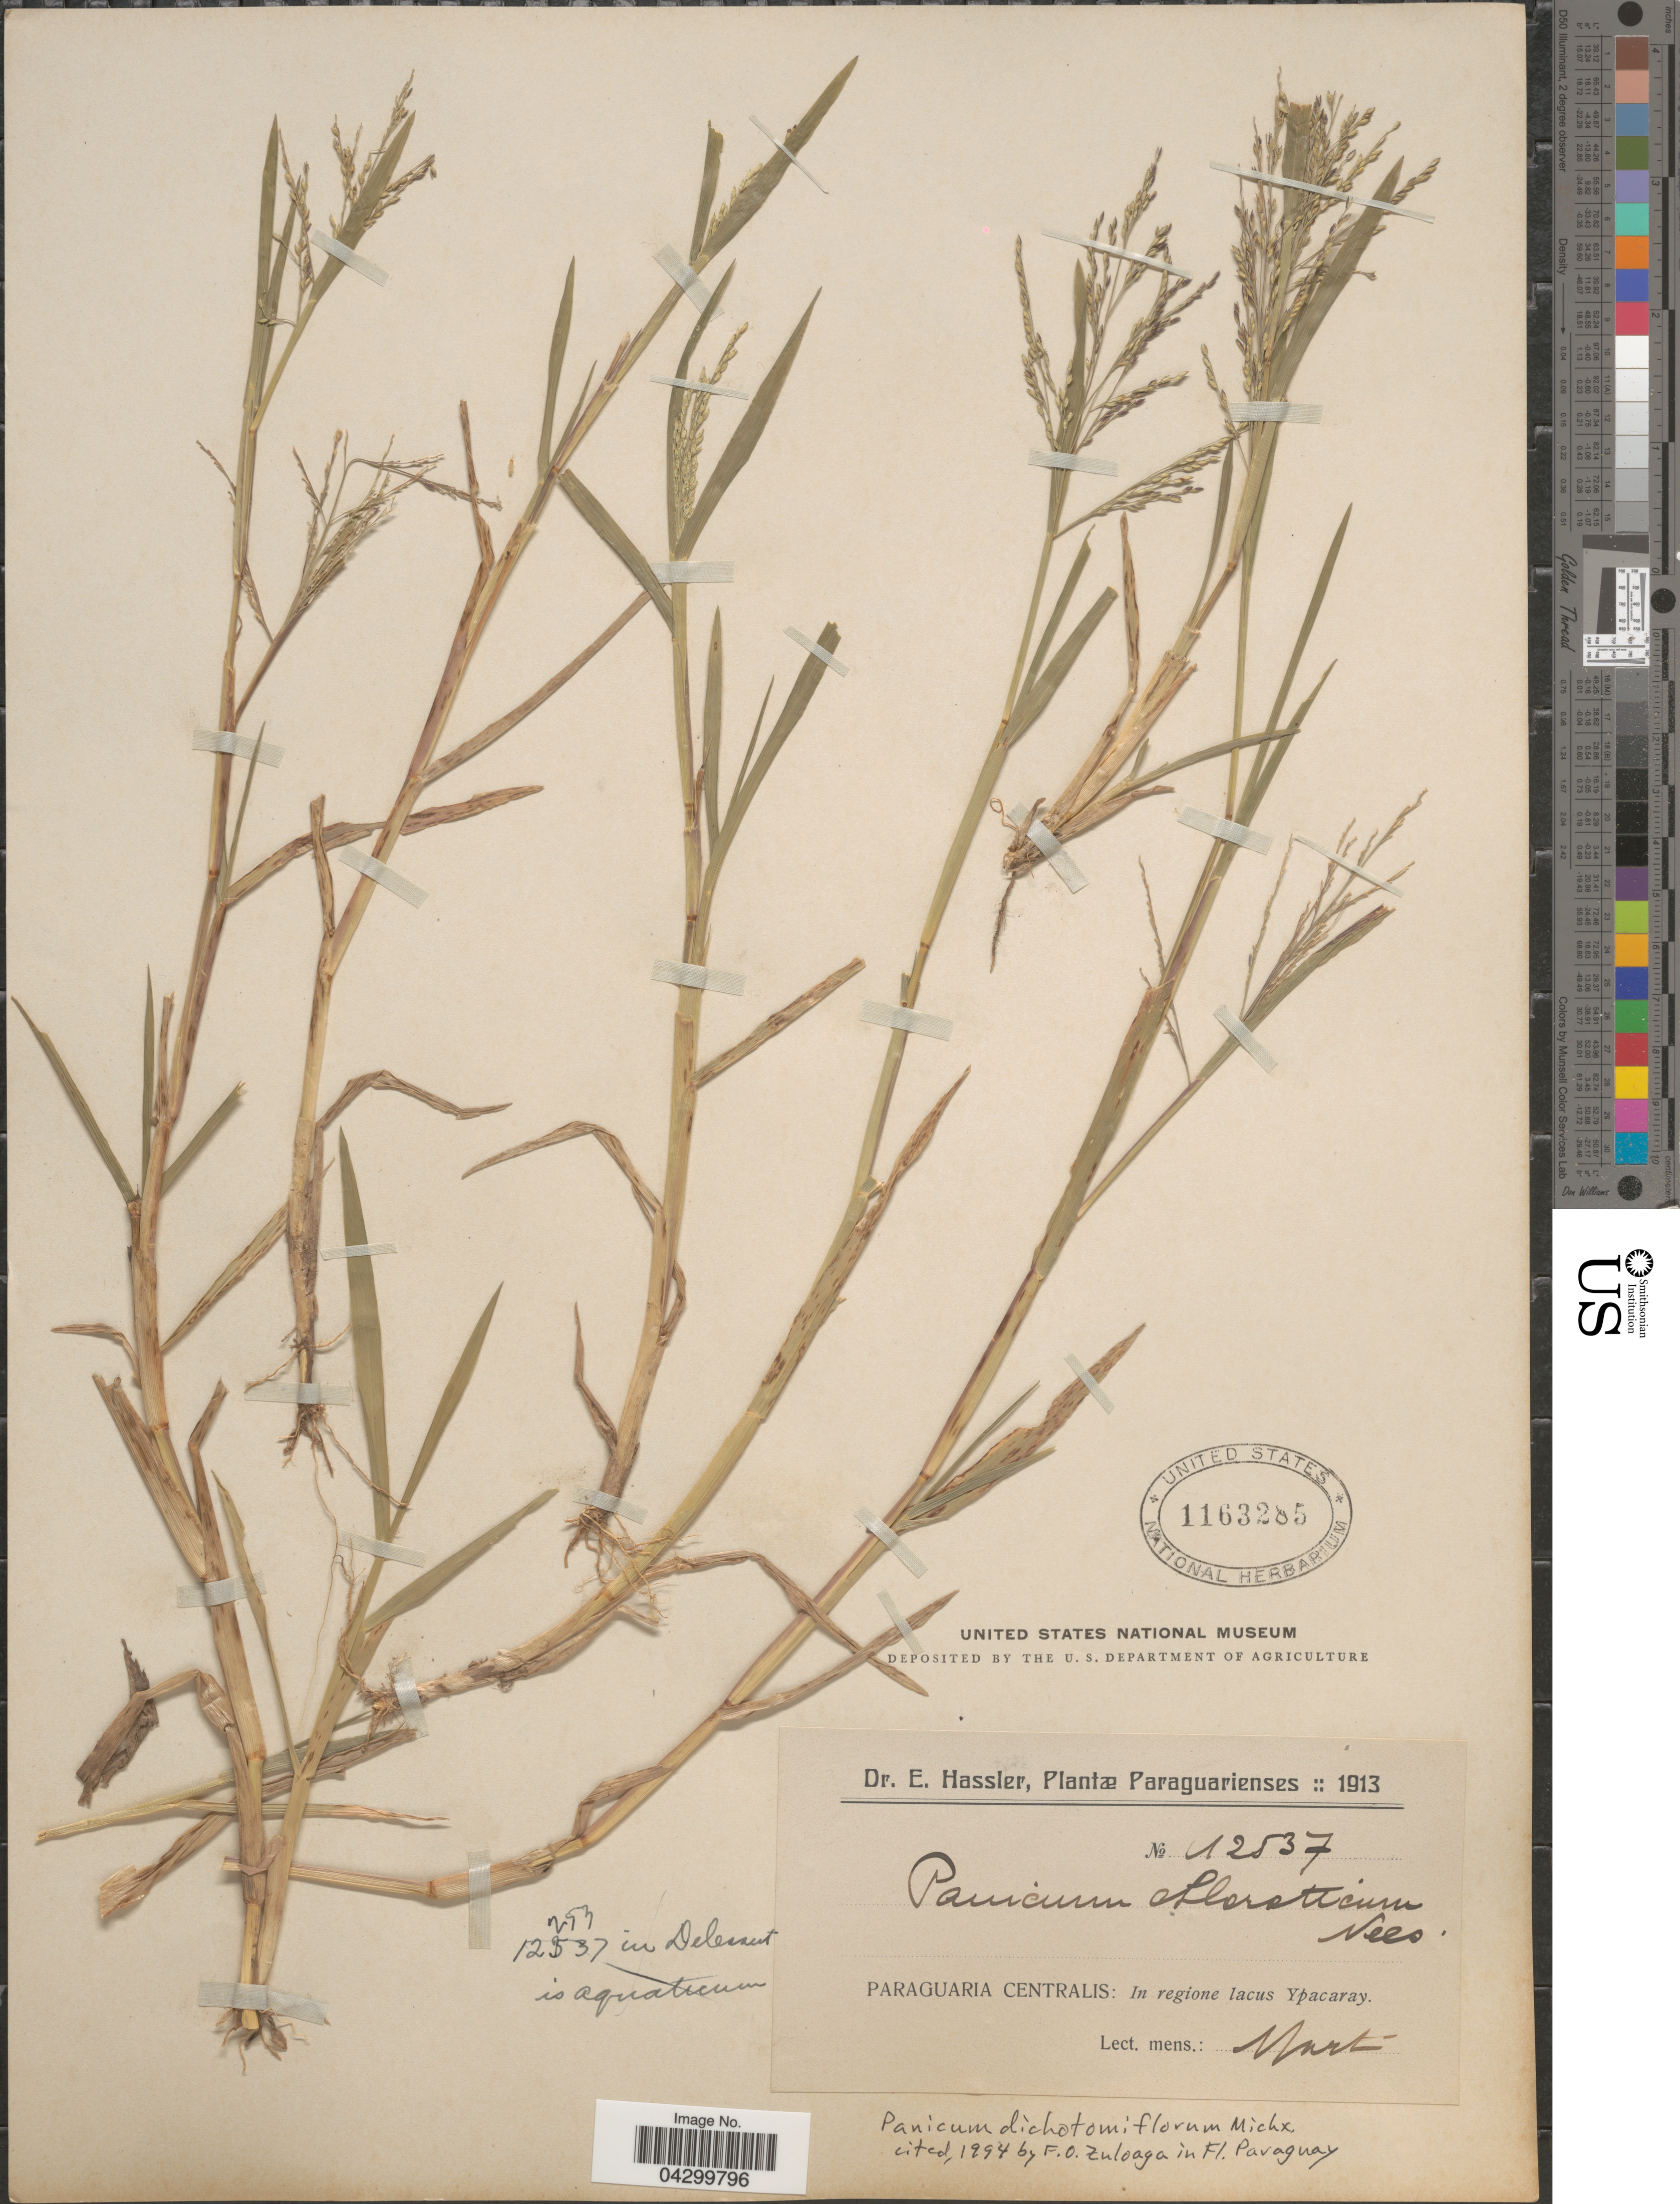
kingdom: Plantae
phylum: Tracheophyta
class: Liliopsida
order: Poales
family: Poaceae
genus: Panicum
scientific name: Panicum dichotomiflorum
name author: Michx.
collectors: E. Hassler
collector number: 12537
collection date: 1913-03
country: Paraguay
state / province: Paraguari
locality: Paraguaria Centralis: In regione lacus Ypacaray.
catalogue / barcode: US 1163285